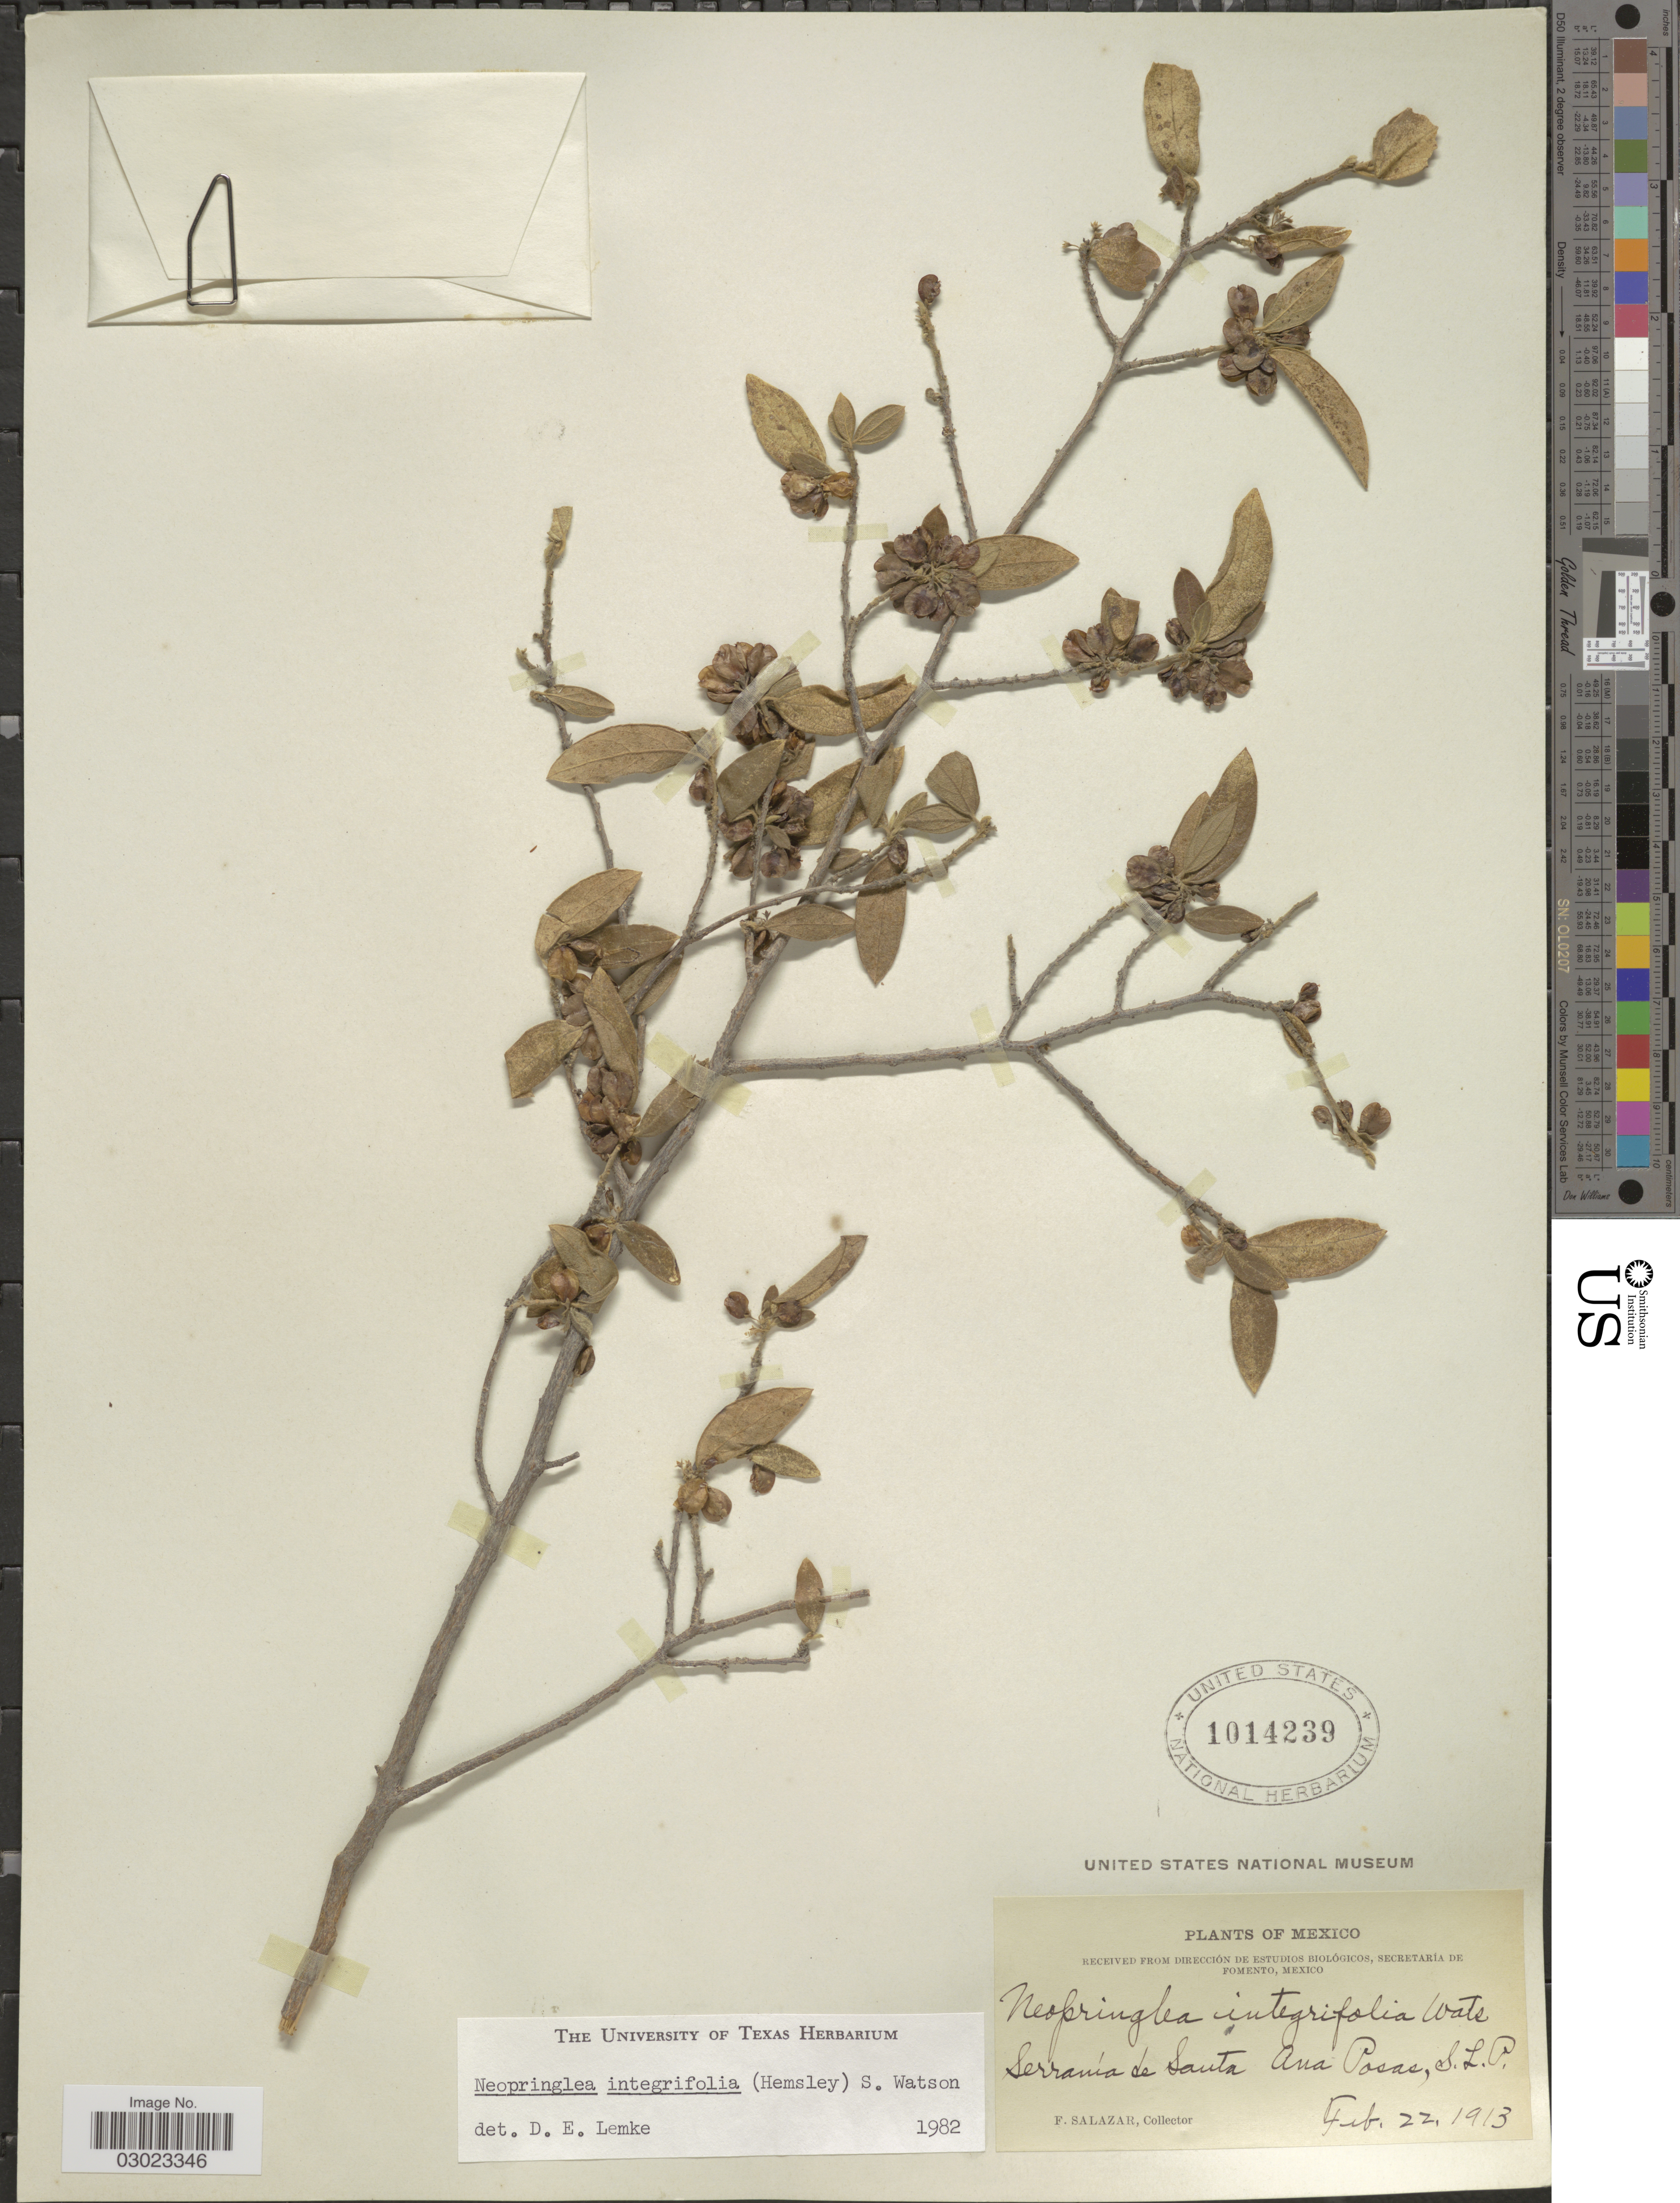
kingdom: Plantae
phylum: Tracheophyta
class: Magnoliopsida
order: Malpighiales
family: Salicaceae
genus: Neopringlea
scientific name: Neopringlea integrifolia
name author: (Hemsl.) S. Watson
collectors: F. Salazar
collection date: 1913-02-22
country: Mexico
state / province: San Luis Potosí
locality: Serrania de Santa Ana Posas.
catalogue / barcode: US 1014239